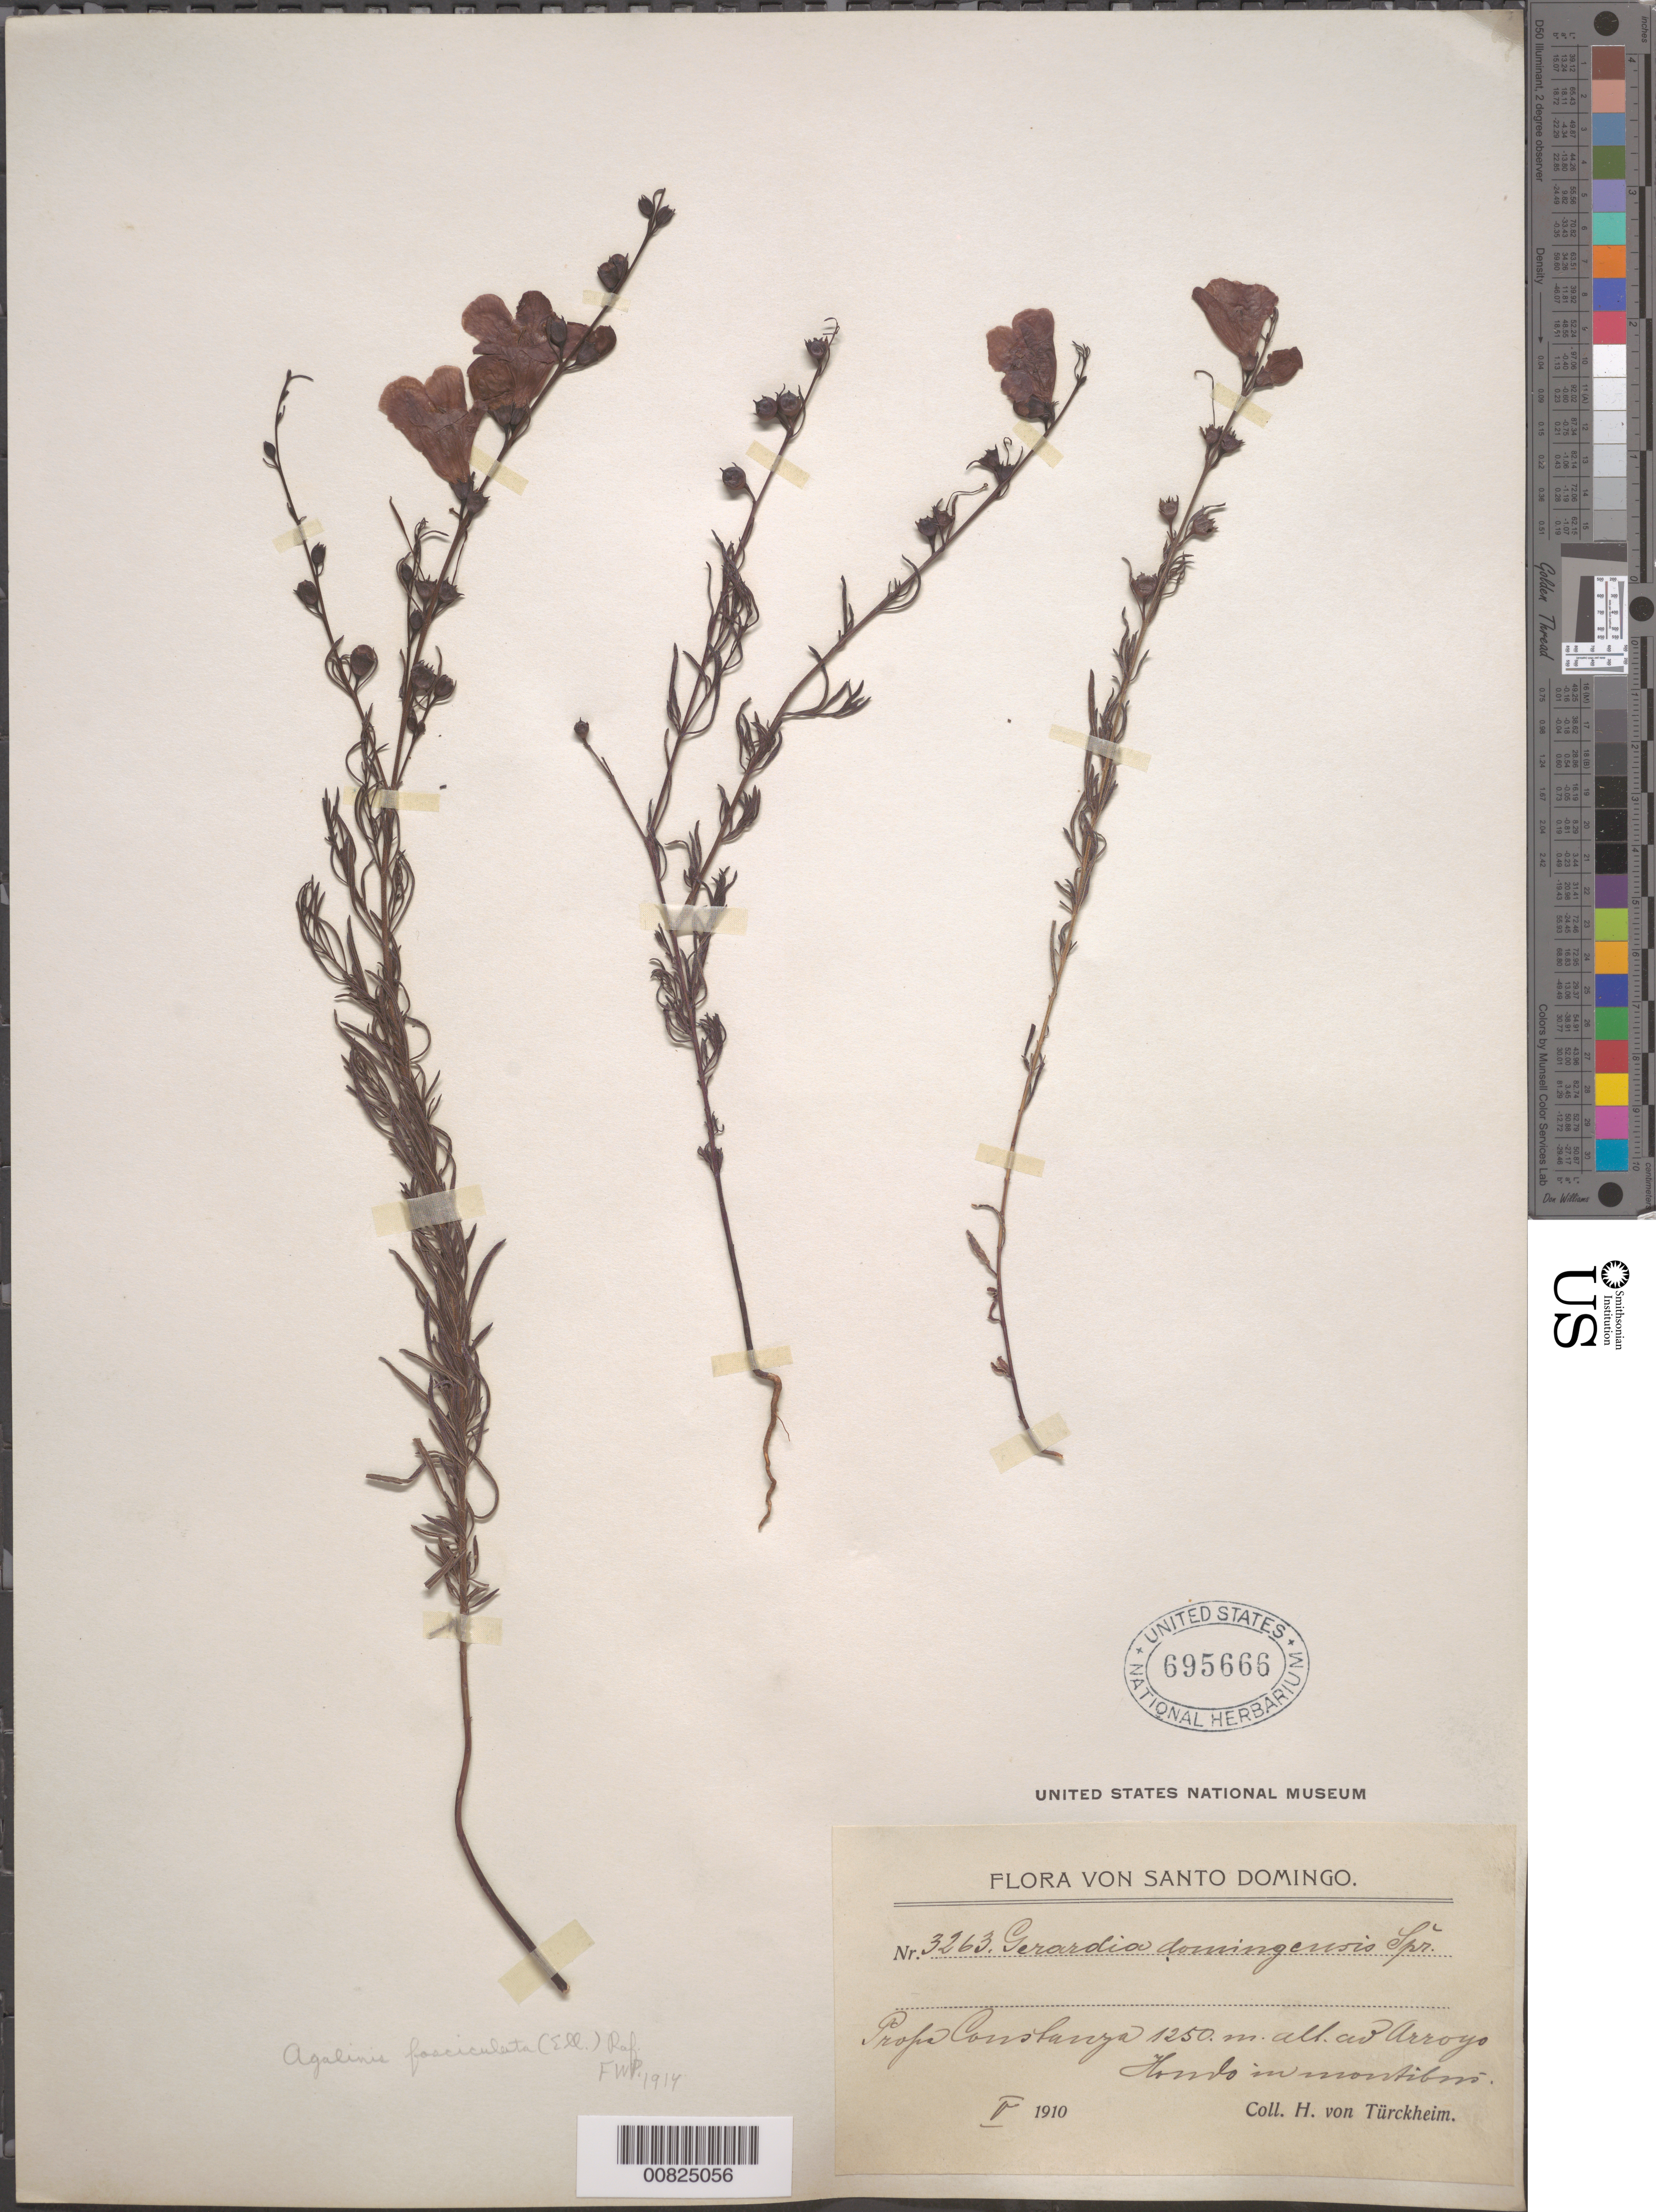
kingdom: Plantae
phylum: Tracheophyta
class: Magnoliopsida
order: Lamiales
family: Orobanchaceae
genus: Agalinis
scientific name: Agalinis fasciculata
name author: (Elliott) Raf.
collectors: H. von Türckheim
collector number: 3263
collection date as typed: May 1910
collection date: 1910-05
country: Dominican Republic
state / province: La Vega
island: Hispaniola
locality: Contanza, Arroyo Hondo in mountains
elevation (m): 1250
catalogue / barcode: US 695666